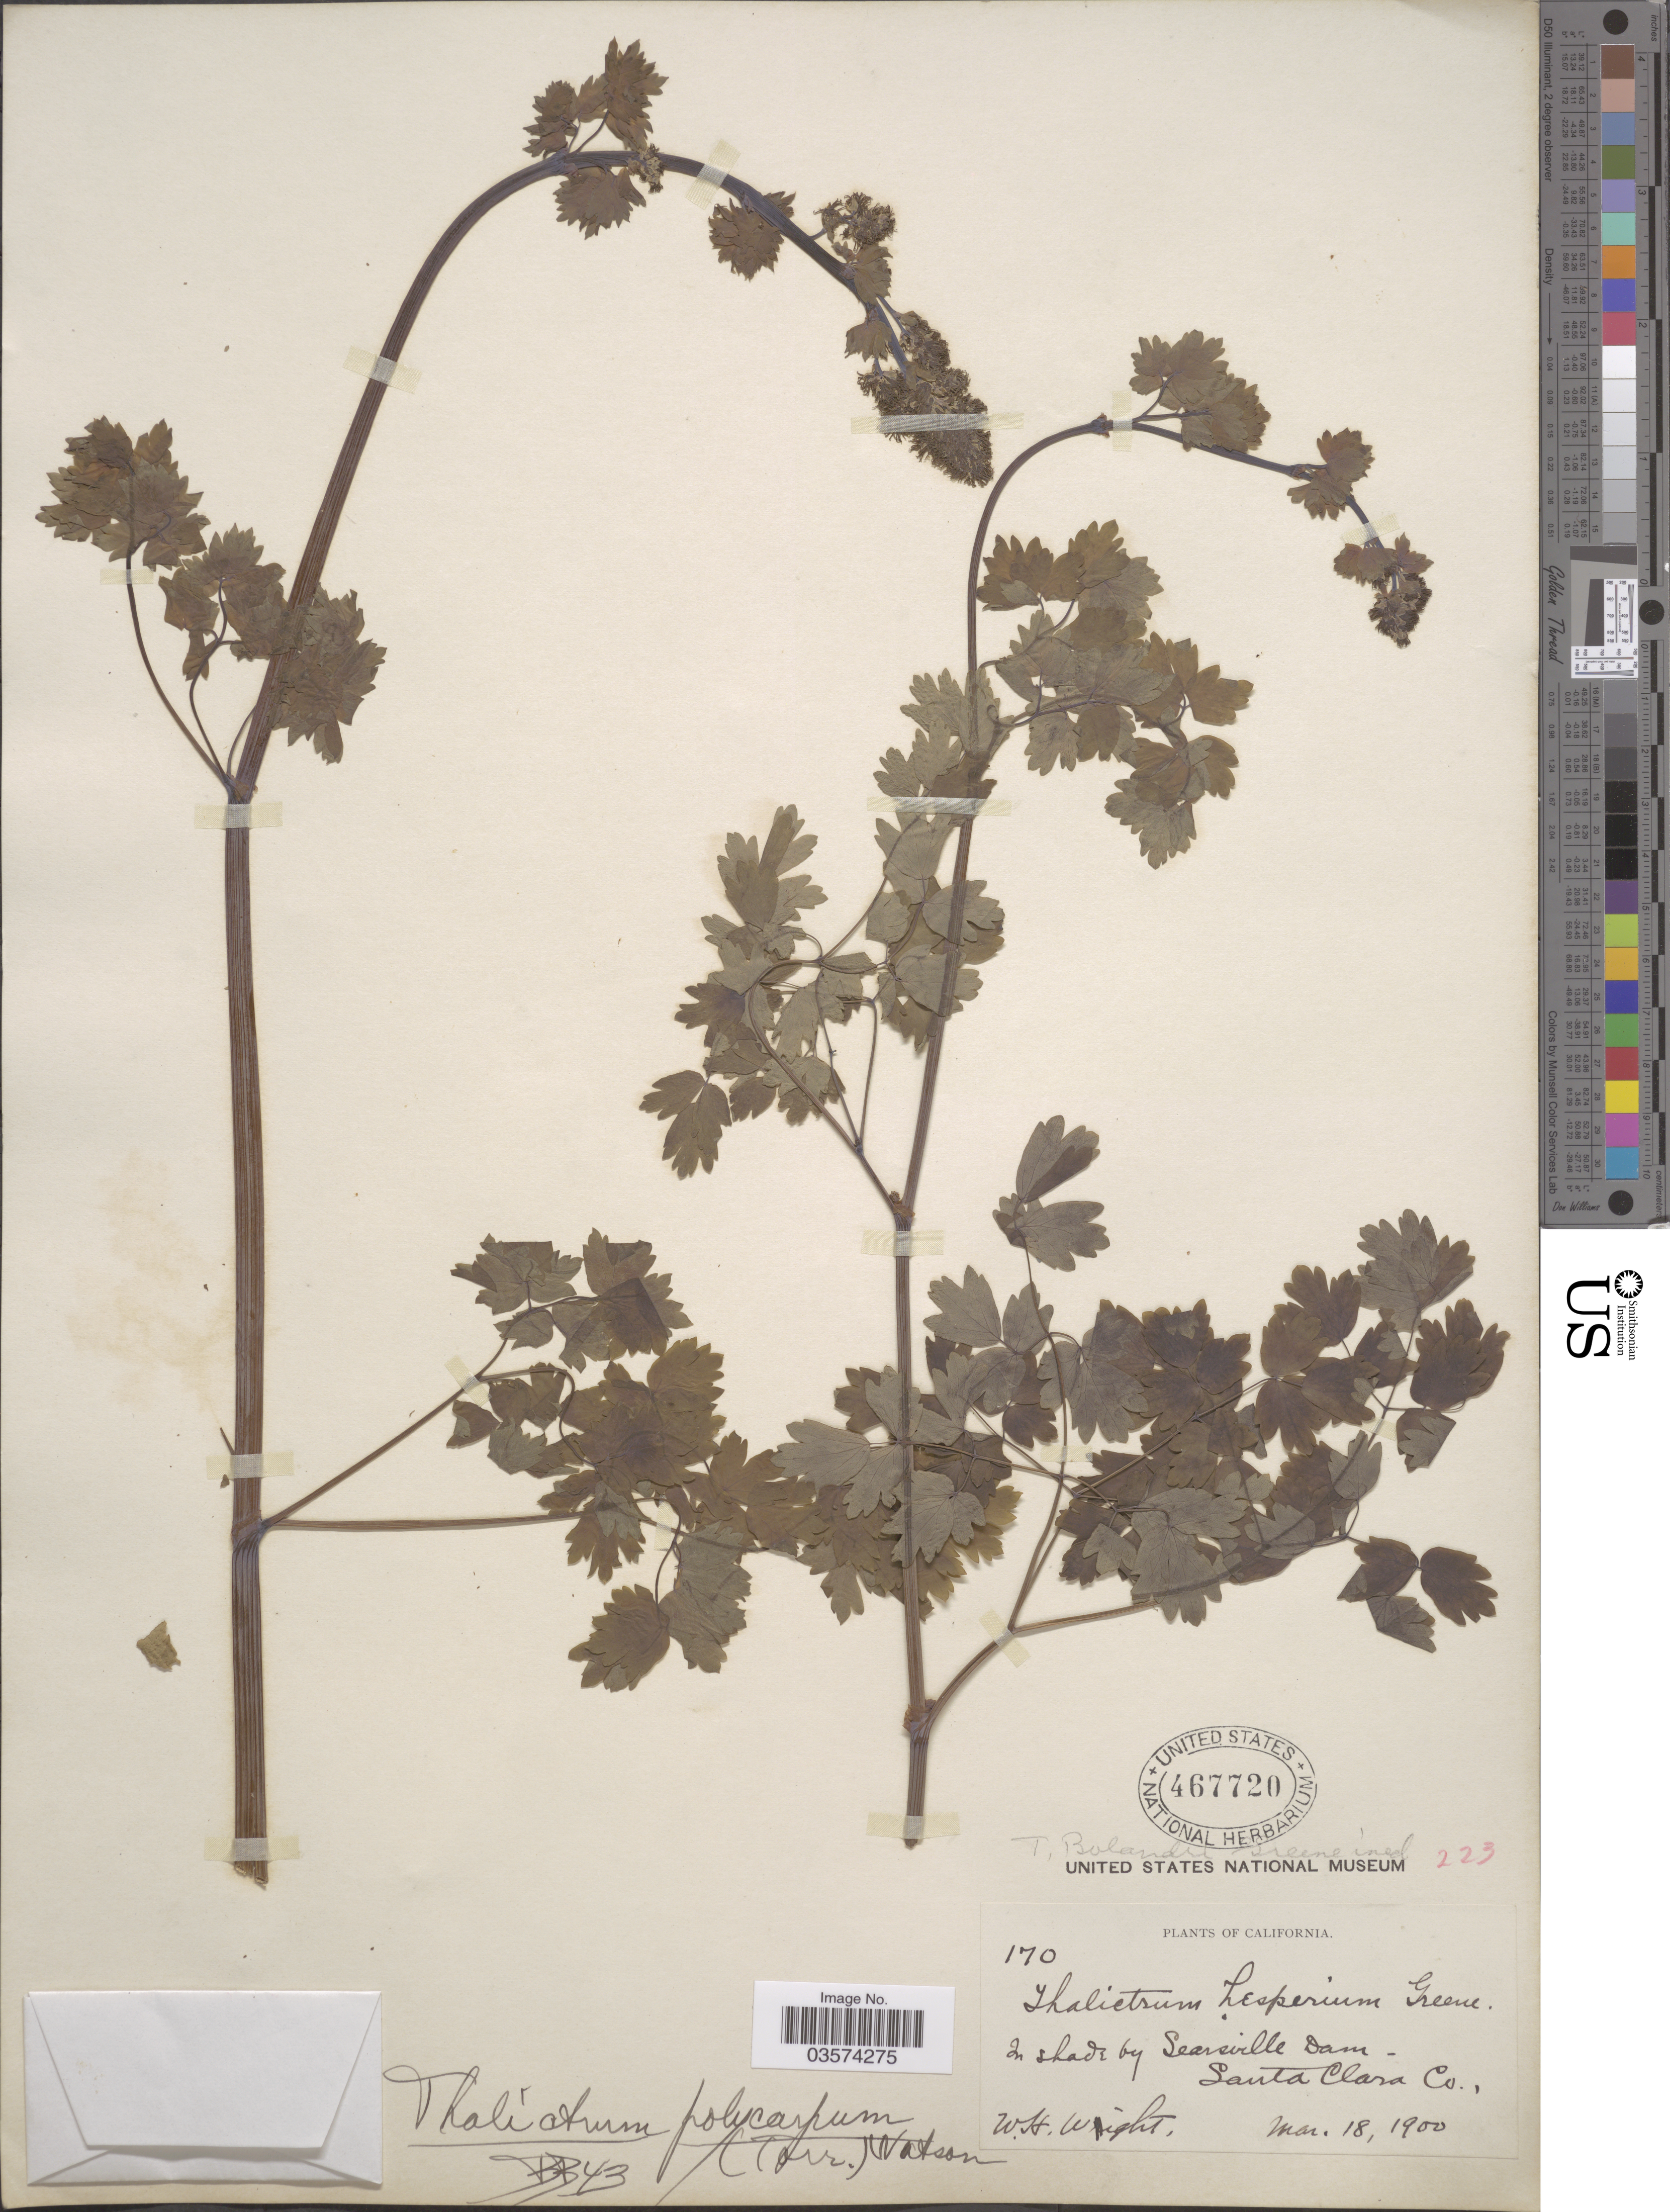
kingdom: Plantae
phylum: Tracheophyta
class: Magnoliopsida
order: Ranunculales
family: Ranunculaceae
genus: Thalictrum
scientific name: Thalictrum polycarpum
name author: (Torr.) S. Watson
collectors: W. Wright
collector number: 170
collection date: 1900-03-18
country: United States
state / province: California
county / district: Santa Clara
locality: In shade by Searsville Dam. Santa Clara Co.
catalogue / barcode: US 467720